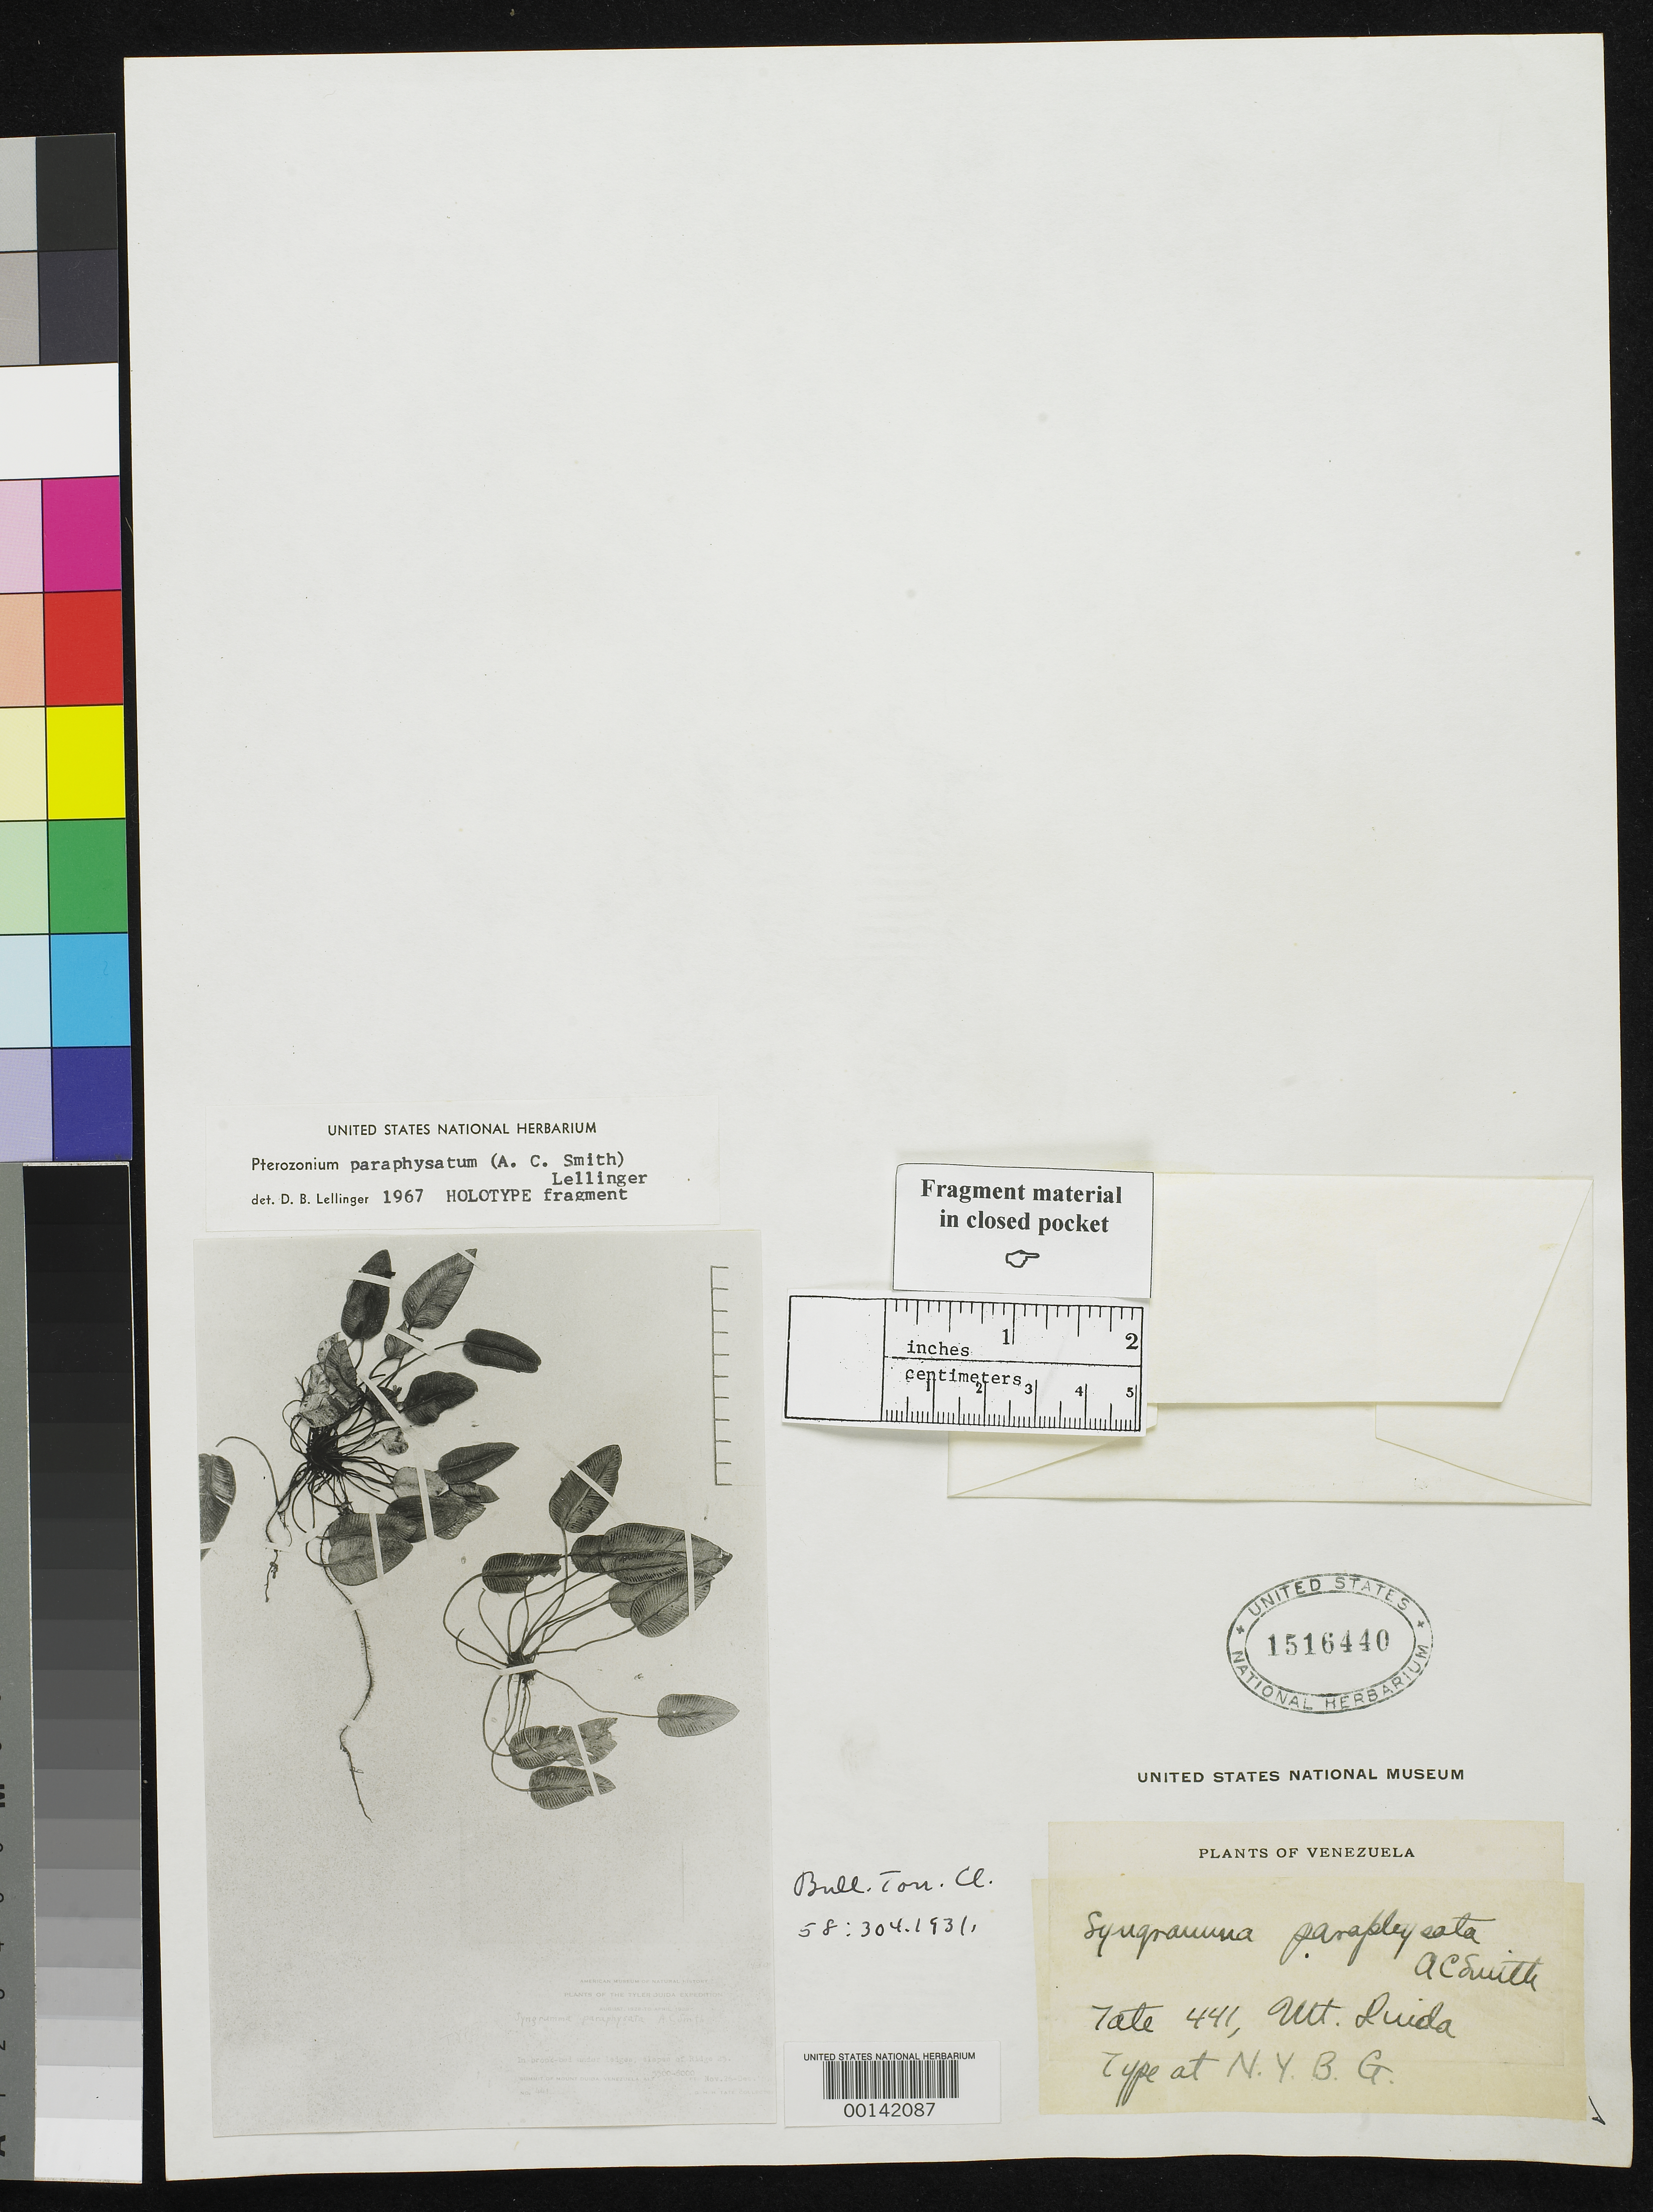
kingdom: Plantae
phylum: Tracheophyta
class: Polypodiopsida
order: Polypodiales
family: Pteridaceae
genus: Syngramma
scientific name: Syngramma paraphysata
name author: A.C. Sm.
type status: Type Collection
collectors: G. H. H.Tate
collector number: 441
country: Venezuela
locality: Mt. Duida.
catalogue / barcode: US 1516440